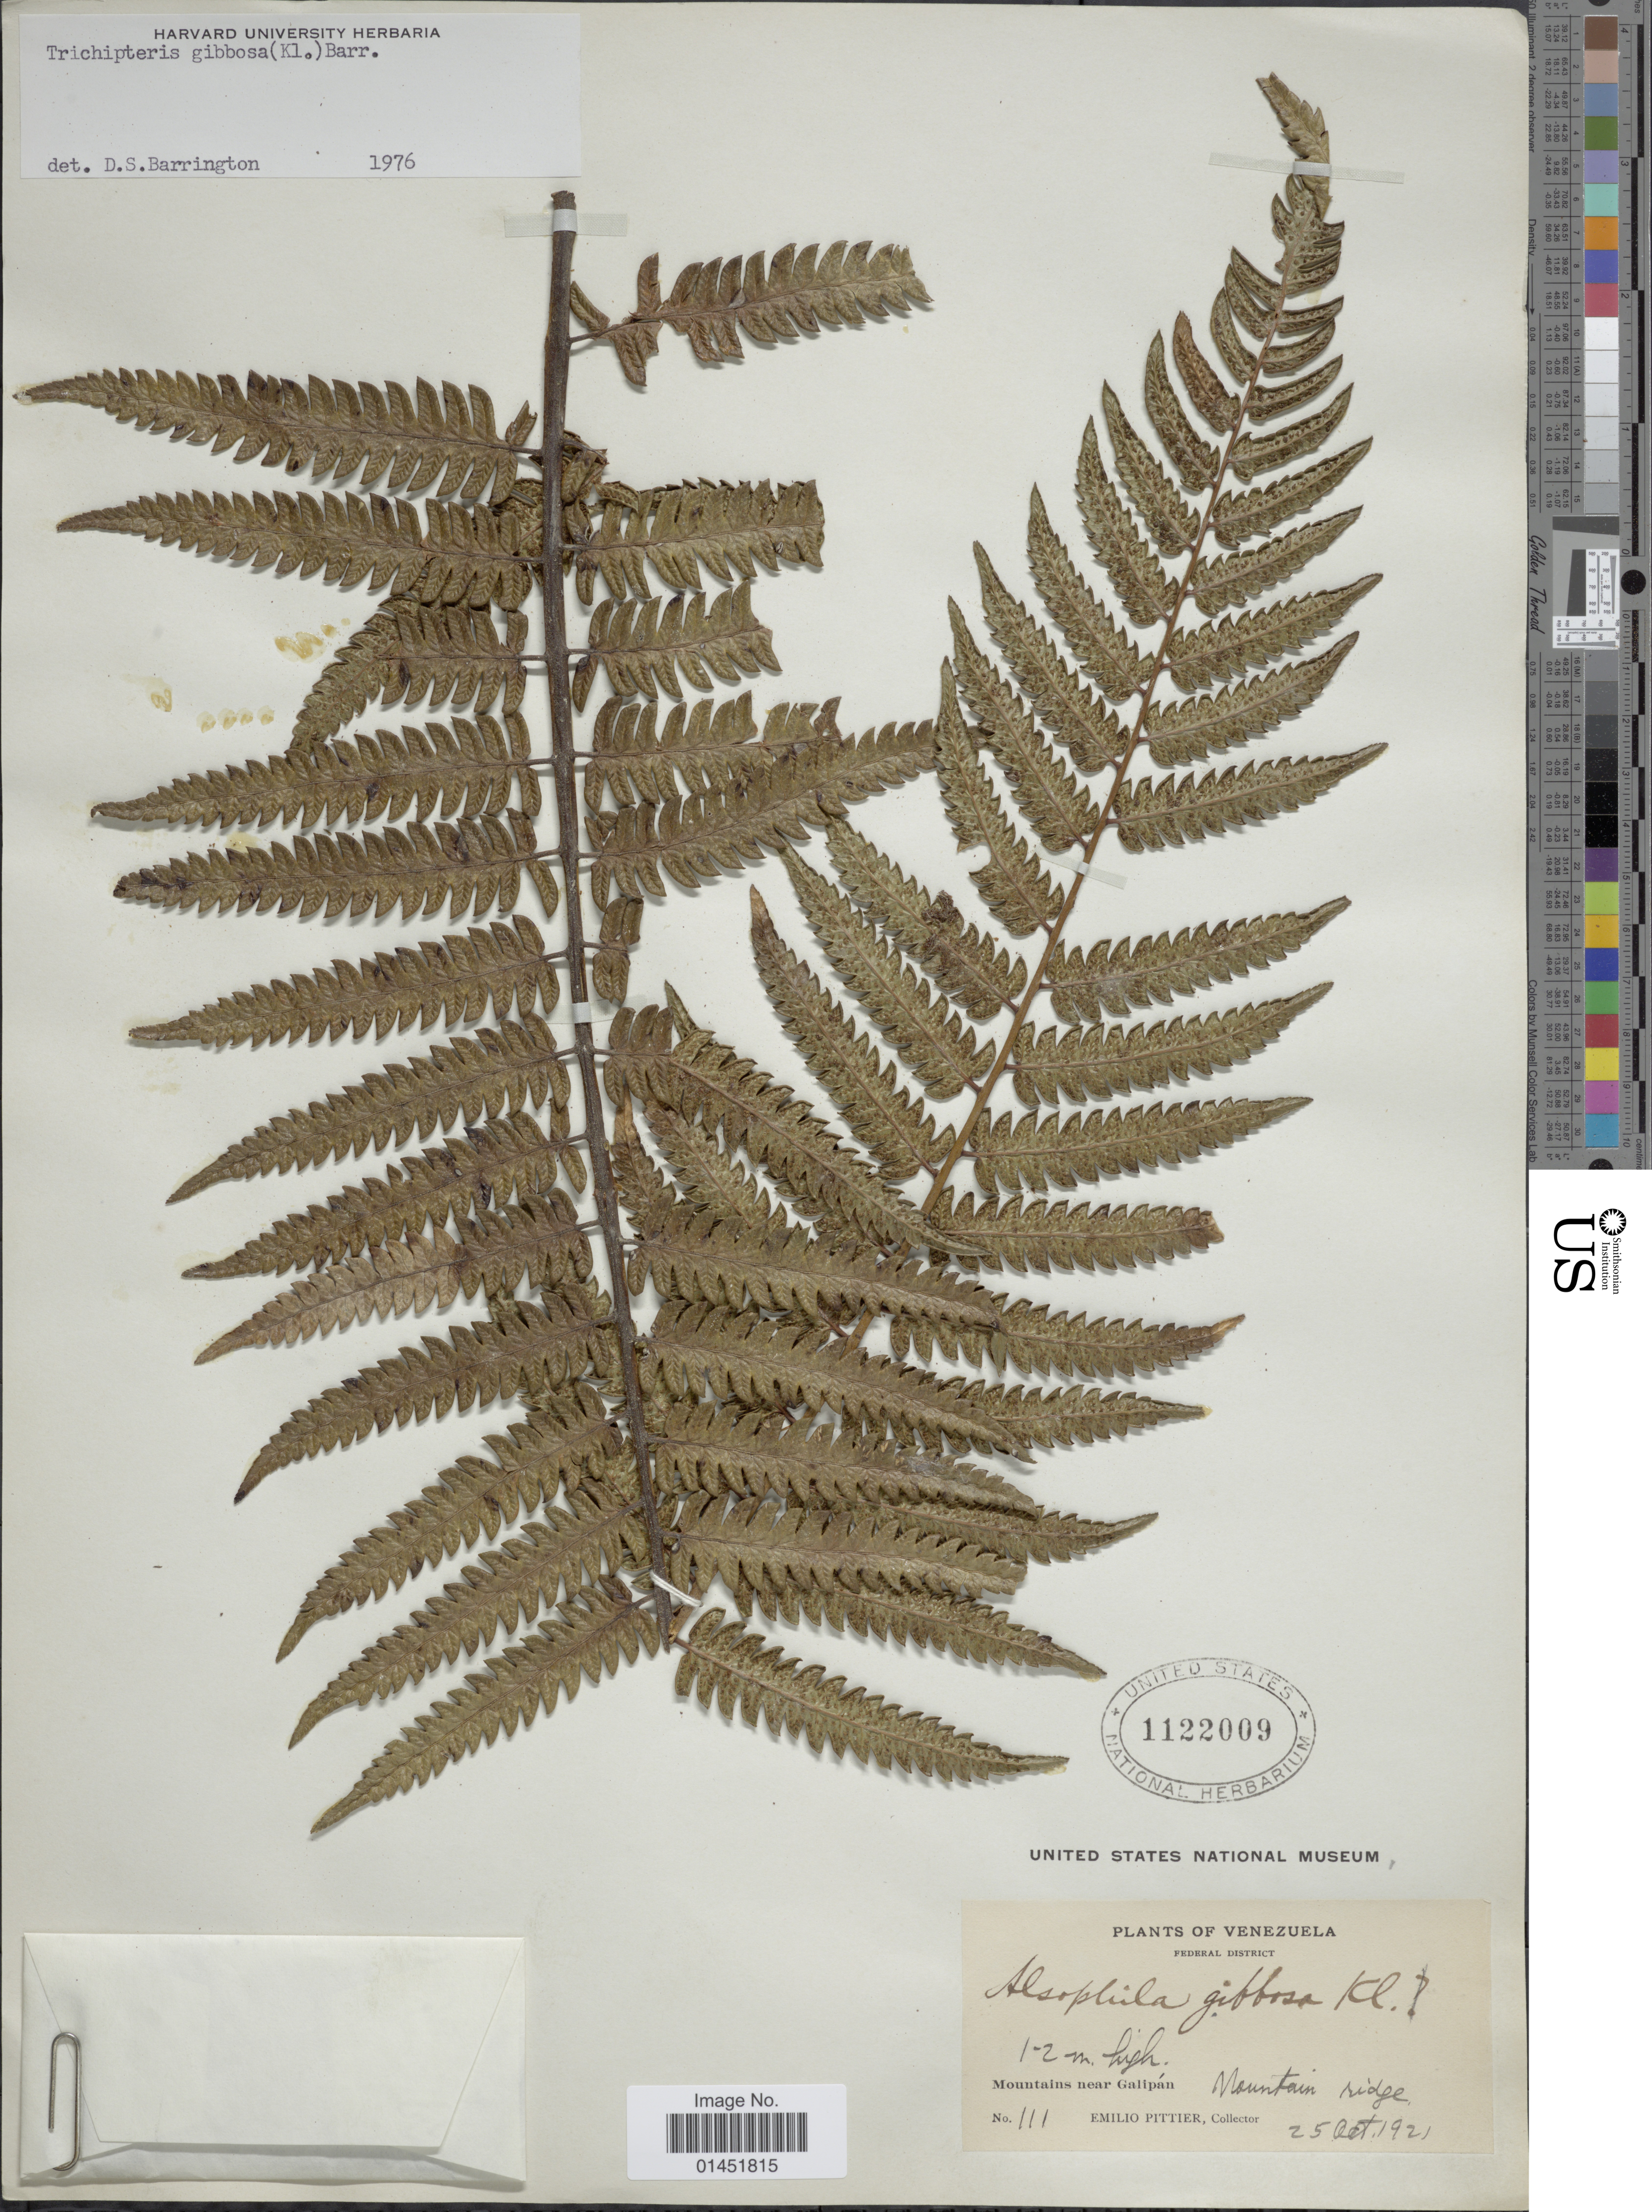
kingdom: Plantae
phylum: Tracheophyta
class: Polypodiopsida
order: Cyatheales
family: Cyatheaceae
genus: Cyathea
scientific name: Cyathea gibbosa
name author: (Klotzsch) Domin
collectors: E. Pittier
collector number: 111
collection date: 1921-10-25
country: Venezuela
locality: Federal District, Mountains near Galipán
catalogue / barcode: US 1122009